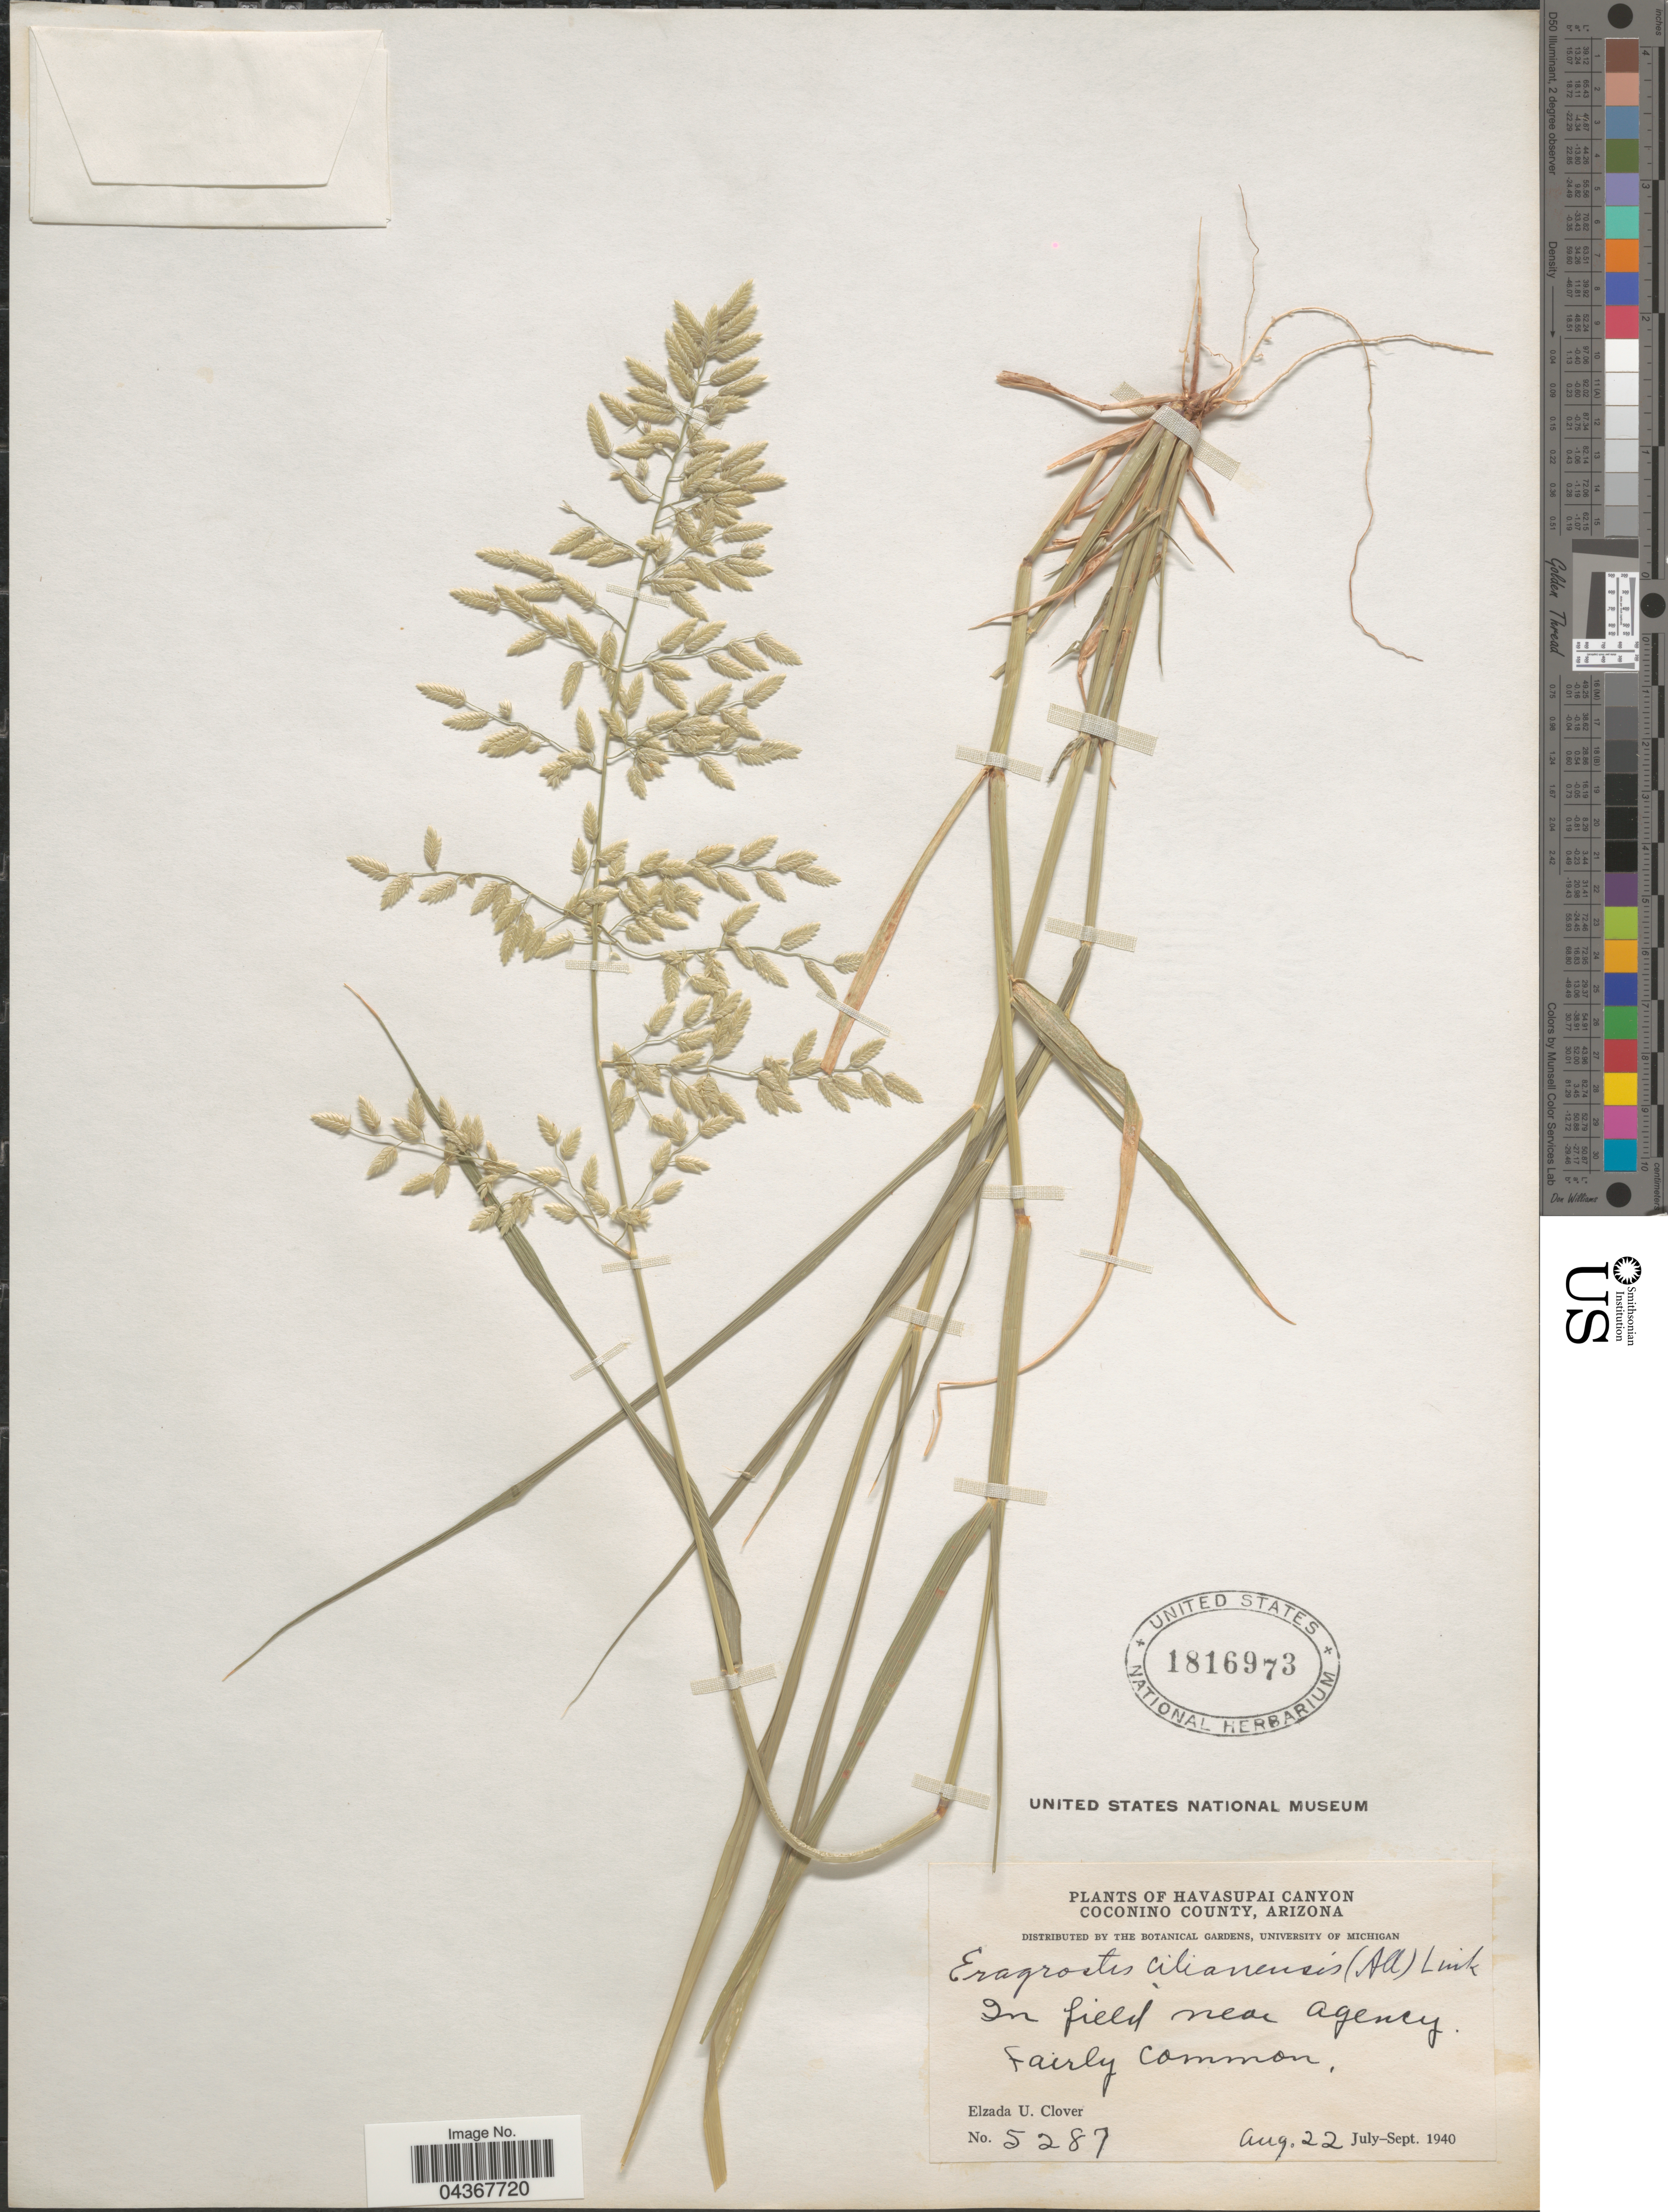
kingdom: Plantae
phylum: Tracheophyta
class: Liliopsida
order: Poales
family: Poaceae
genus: Eragrostis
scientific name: Eragrostis cilianensis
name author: (Bellardi) Vignolo ex Janch.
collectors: E. U. Clover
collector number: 5287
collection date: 1940-08-22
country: United States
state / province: Arizona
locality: Havasupai Canyon. Coconino County. In field near agency.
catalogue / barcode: US 1816973